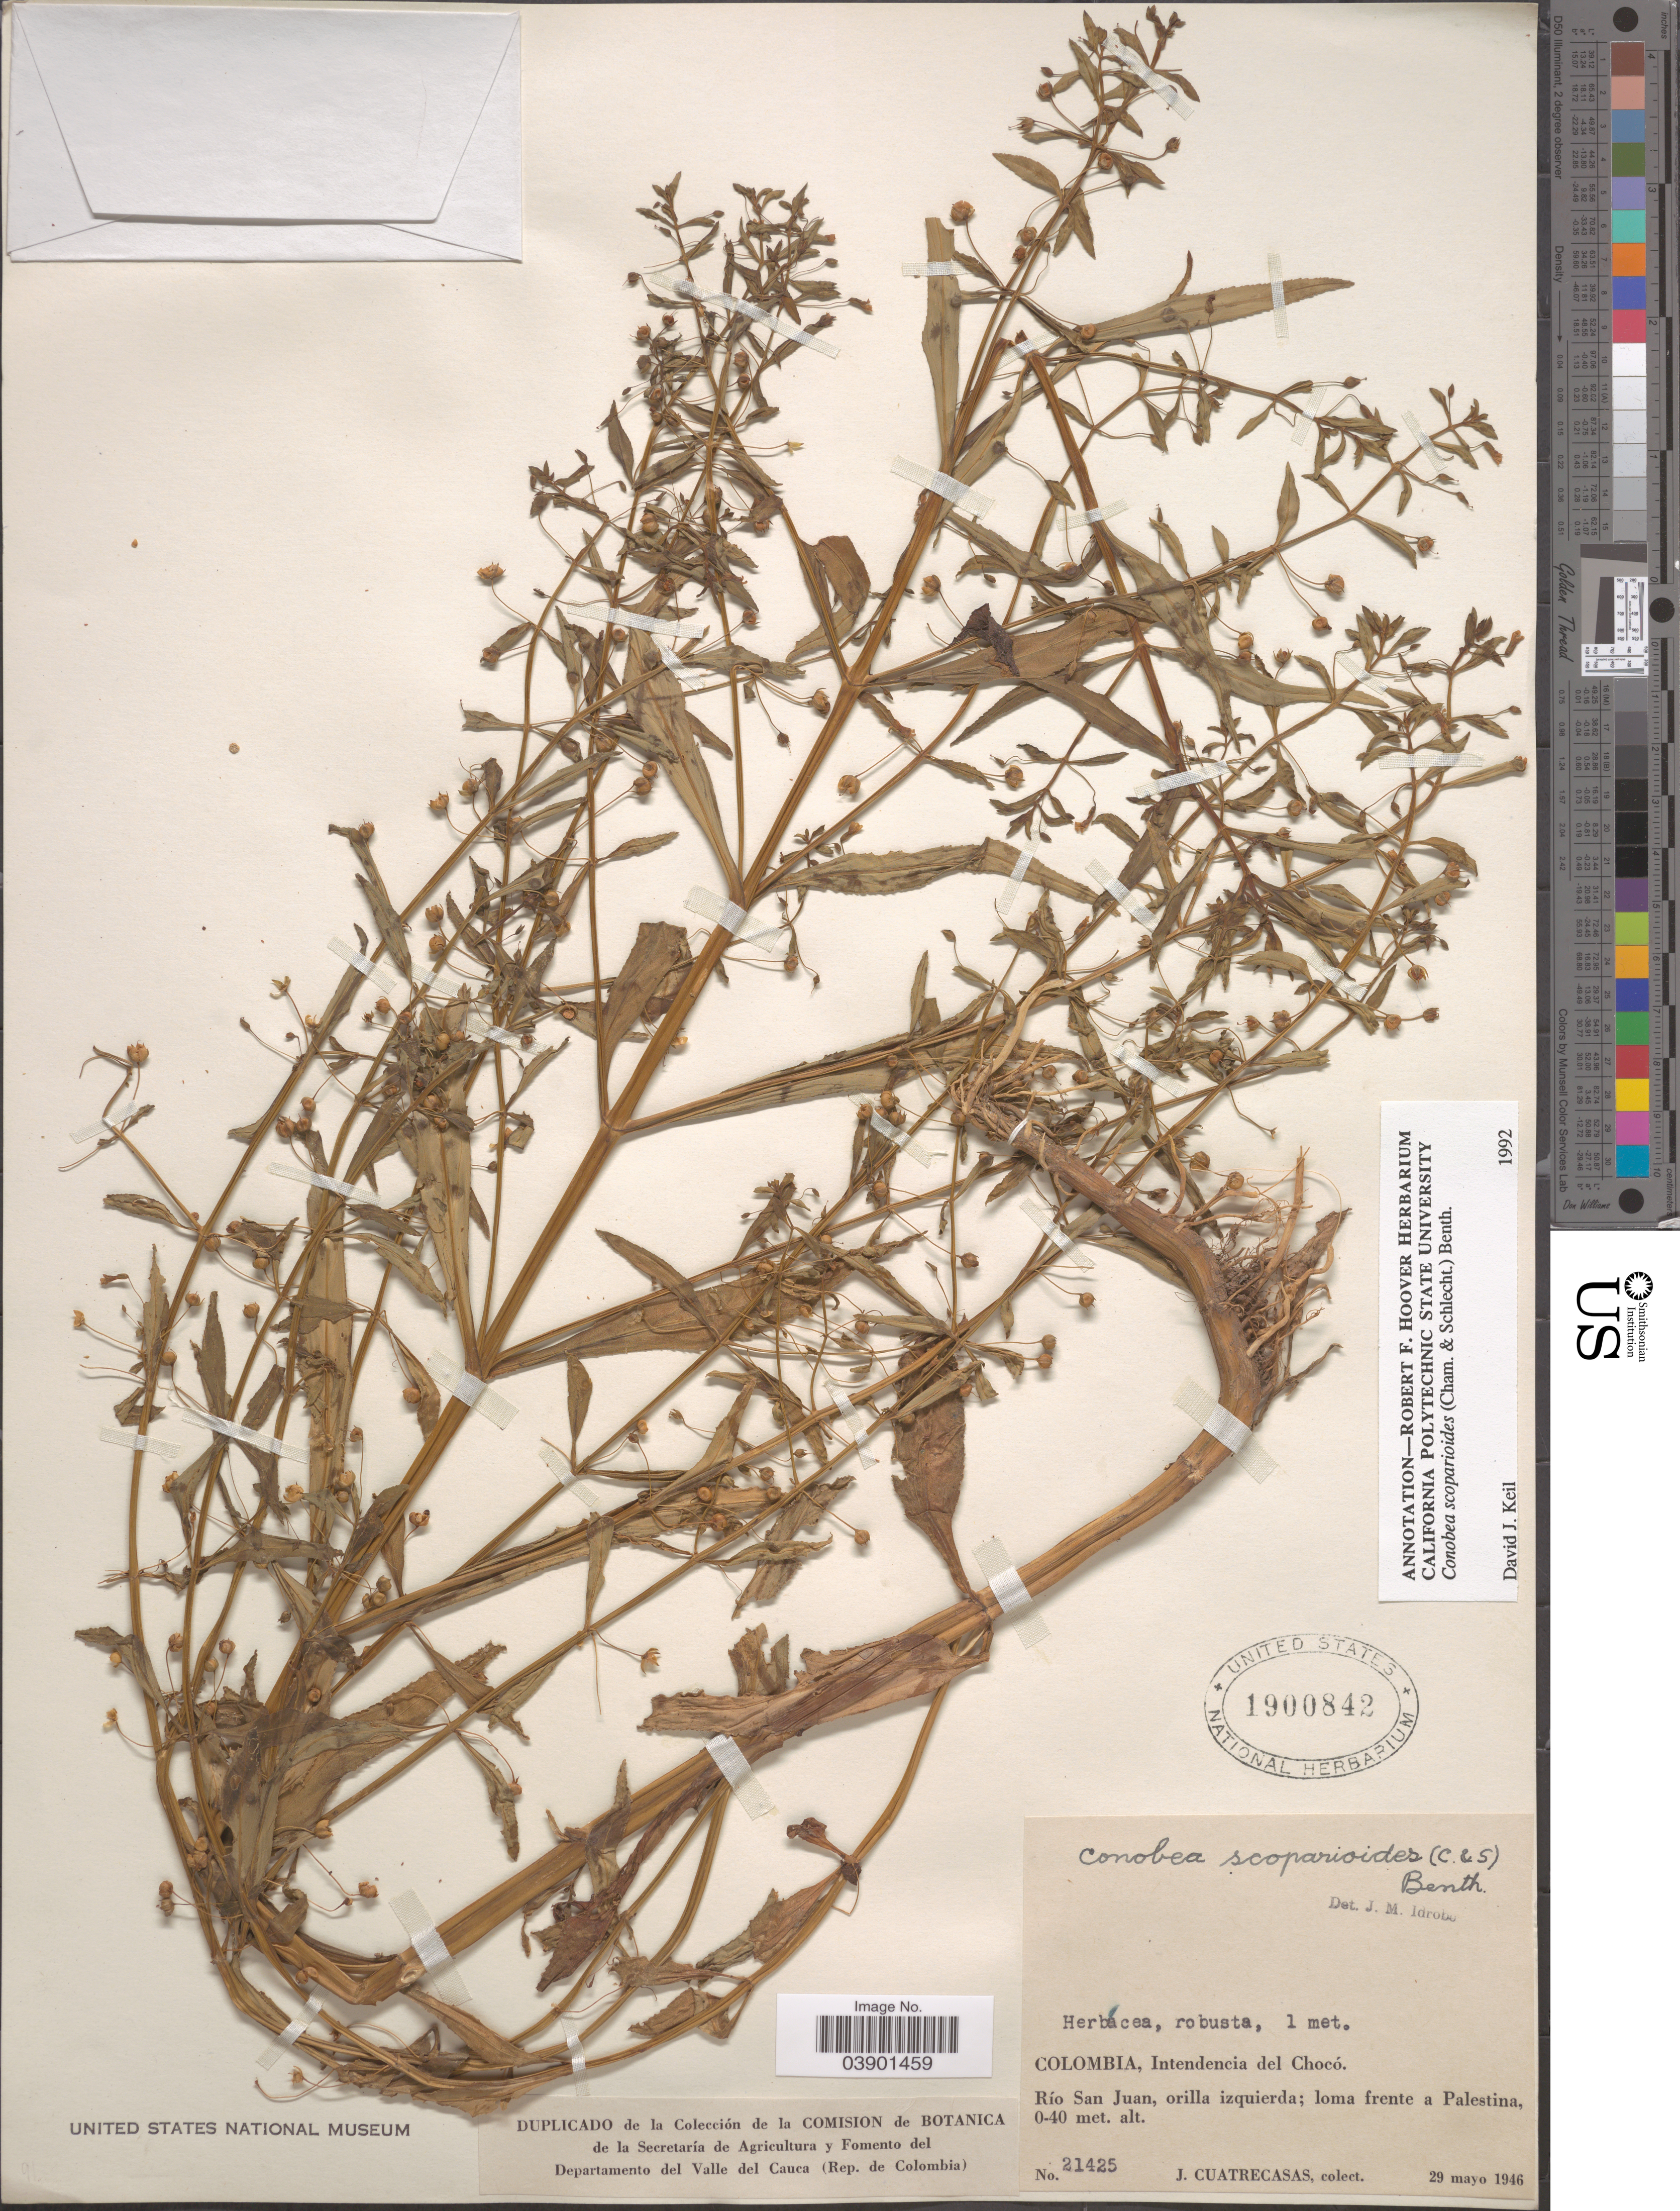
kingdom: Plantae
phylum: Tracheophyta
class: Magnoliopsida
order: Lamiales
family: Plantaginaceae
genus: Conobea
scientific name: Conobea scoparioides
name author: (Cham. & Schltdl.) Benth.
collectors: J. Cuatrecasas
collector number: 21425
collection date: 1946-05-29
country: Colombia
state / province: Chocó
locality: Intendencia del Chocó. Río San Juan, orilla izquierda; loma frente a Palestina.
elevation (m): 0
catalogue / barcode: US 1900842